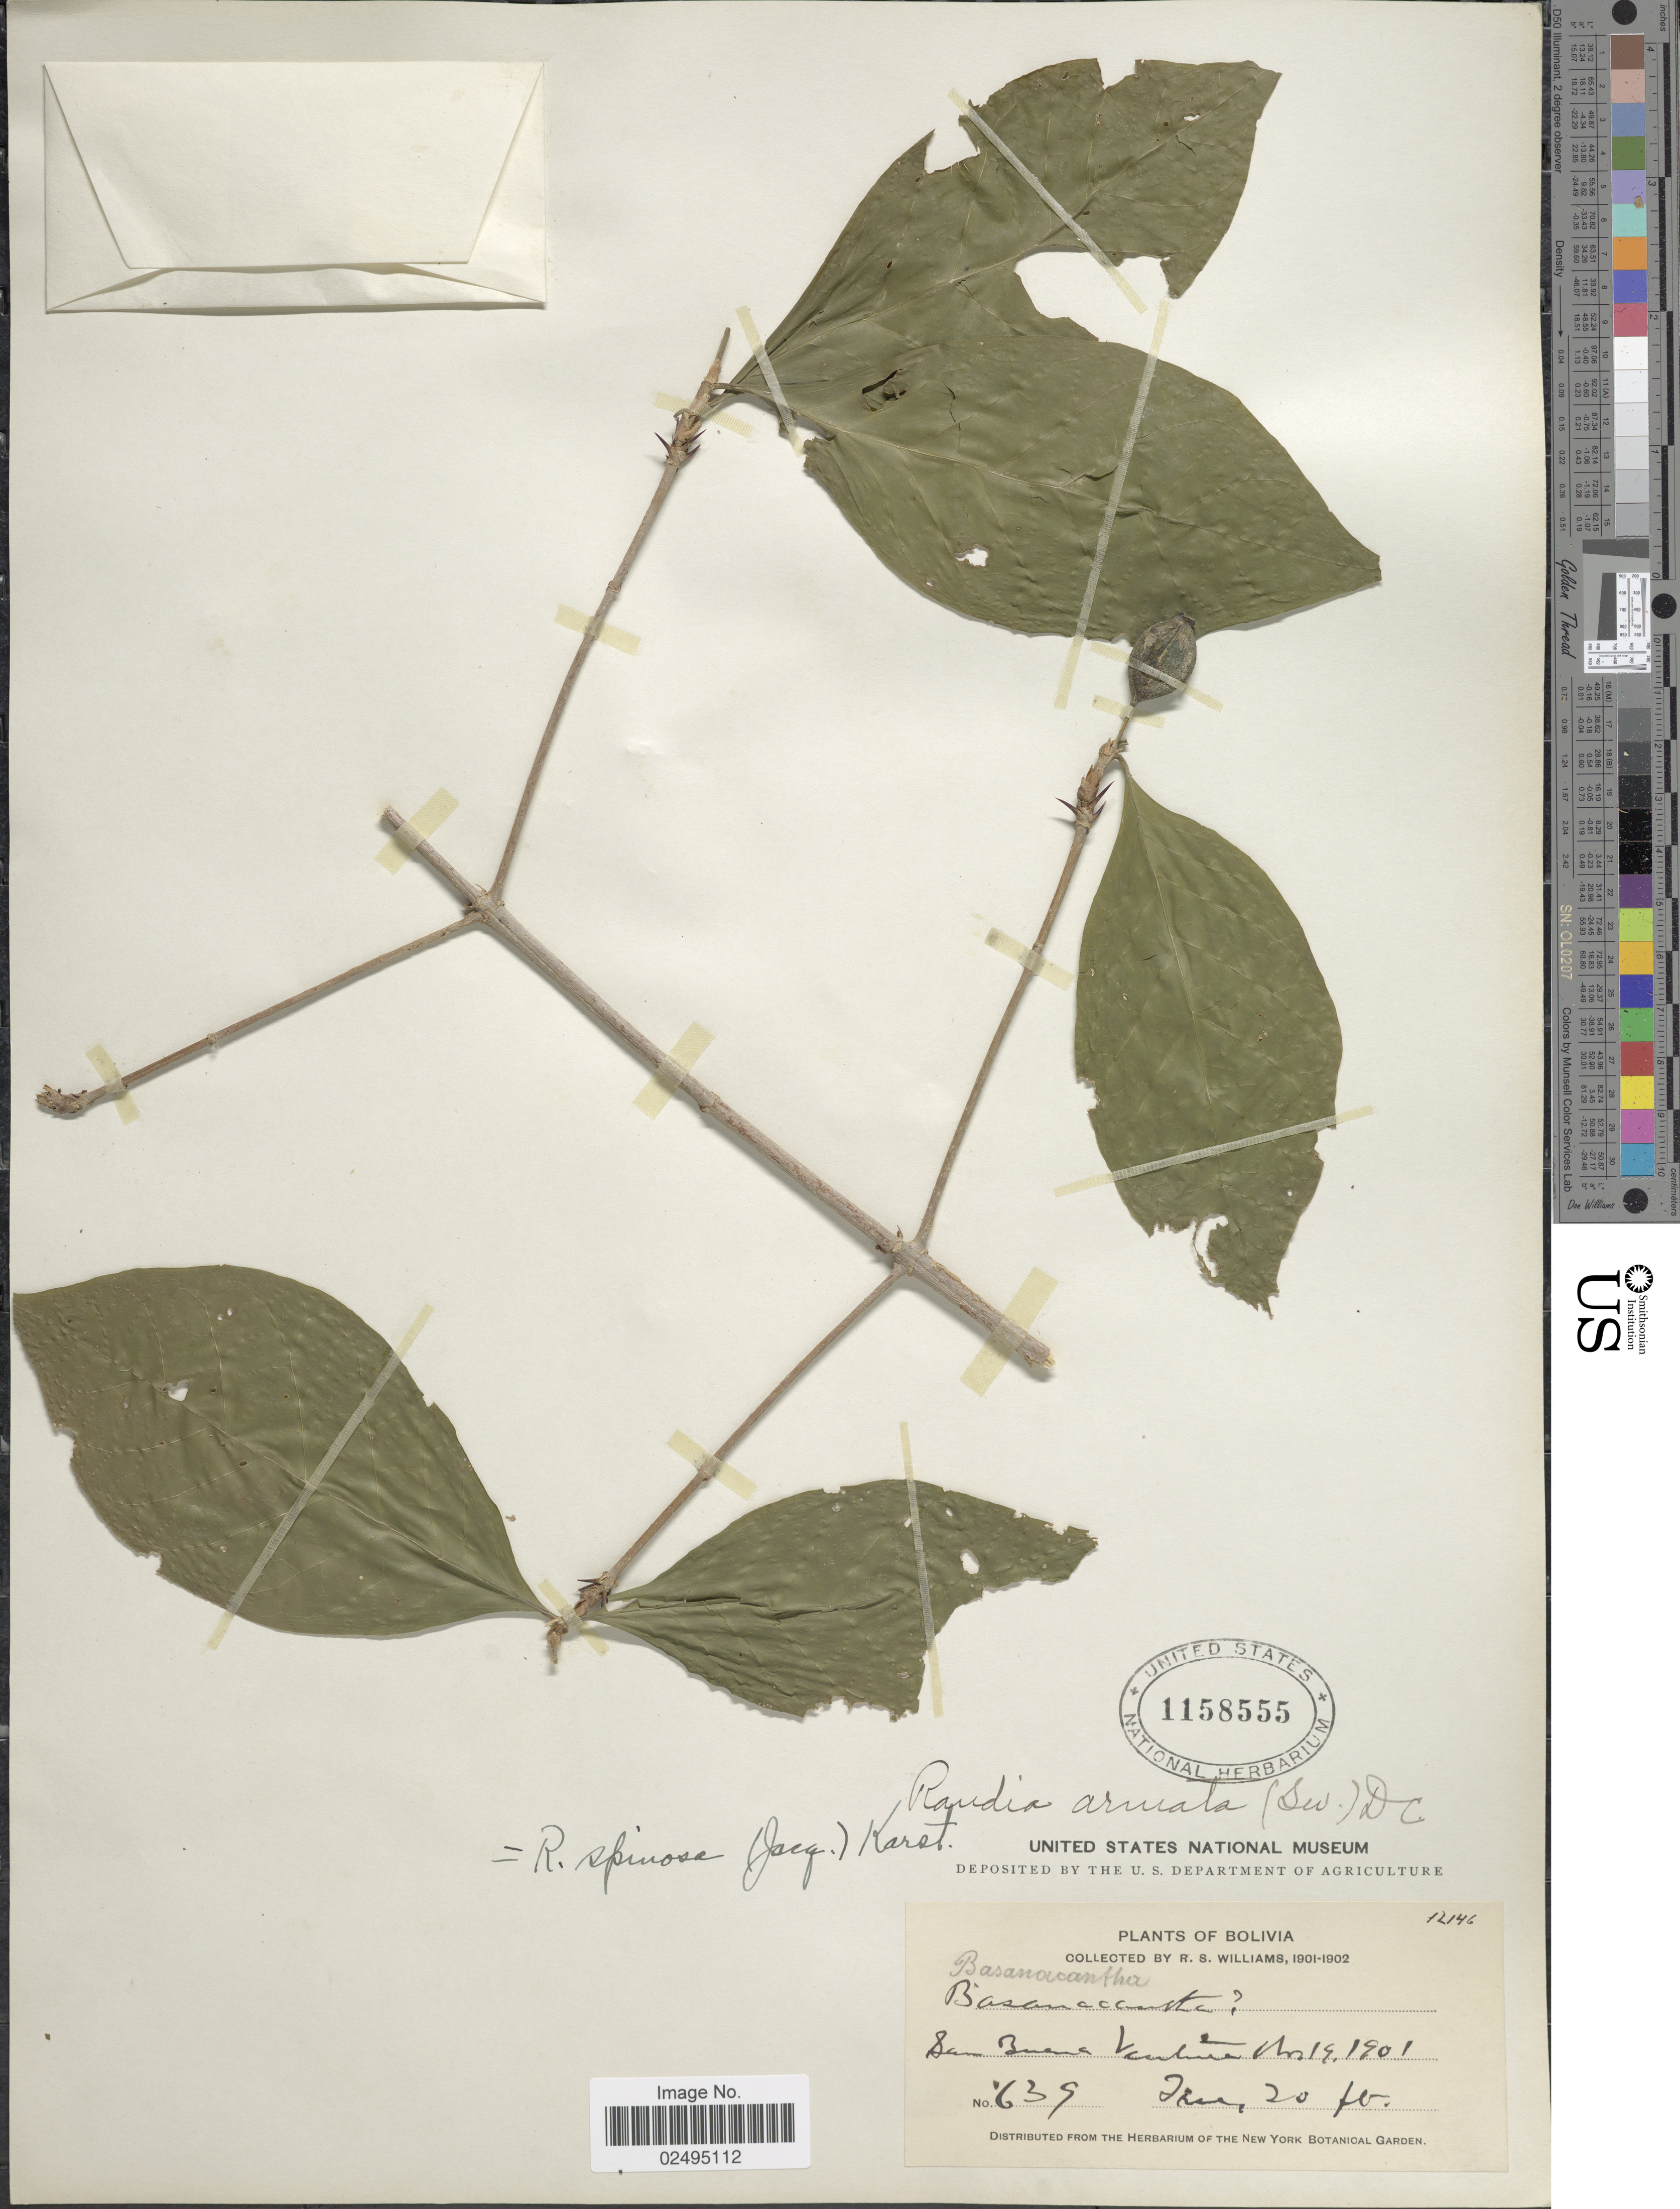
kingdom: Plantae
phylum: Tracheophyta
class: Magnoliopsida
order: Gentianales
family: Rubiaceae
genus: Randia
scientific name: Randia armata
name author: (Sw.) DC.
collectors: R. S. Williams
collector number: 639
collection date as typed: Nov. 19, 1901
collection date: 1901-11-19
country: Bolivia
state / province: La Paz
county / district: Iturralde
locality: San Buena Ventura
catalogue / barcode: US 1158555